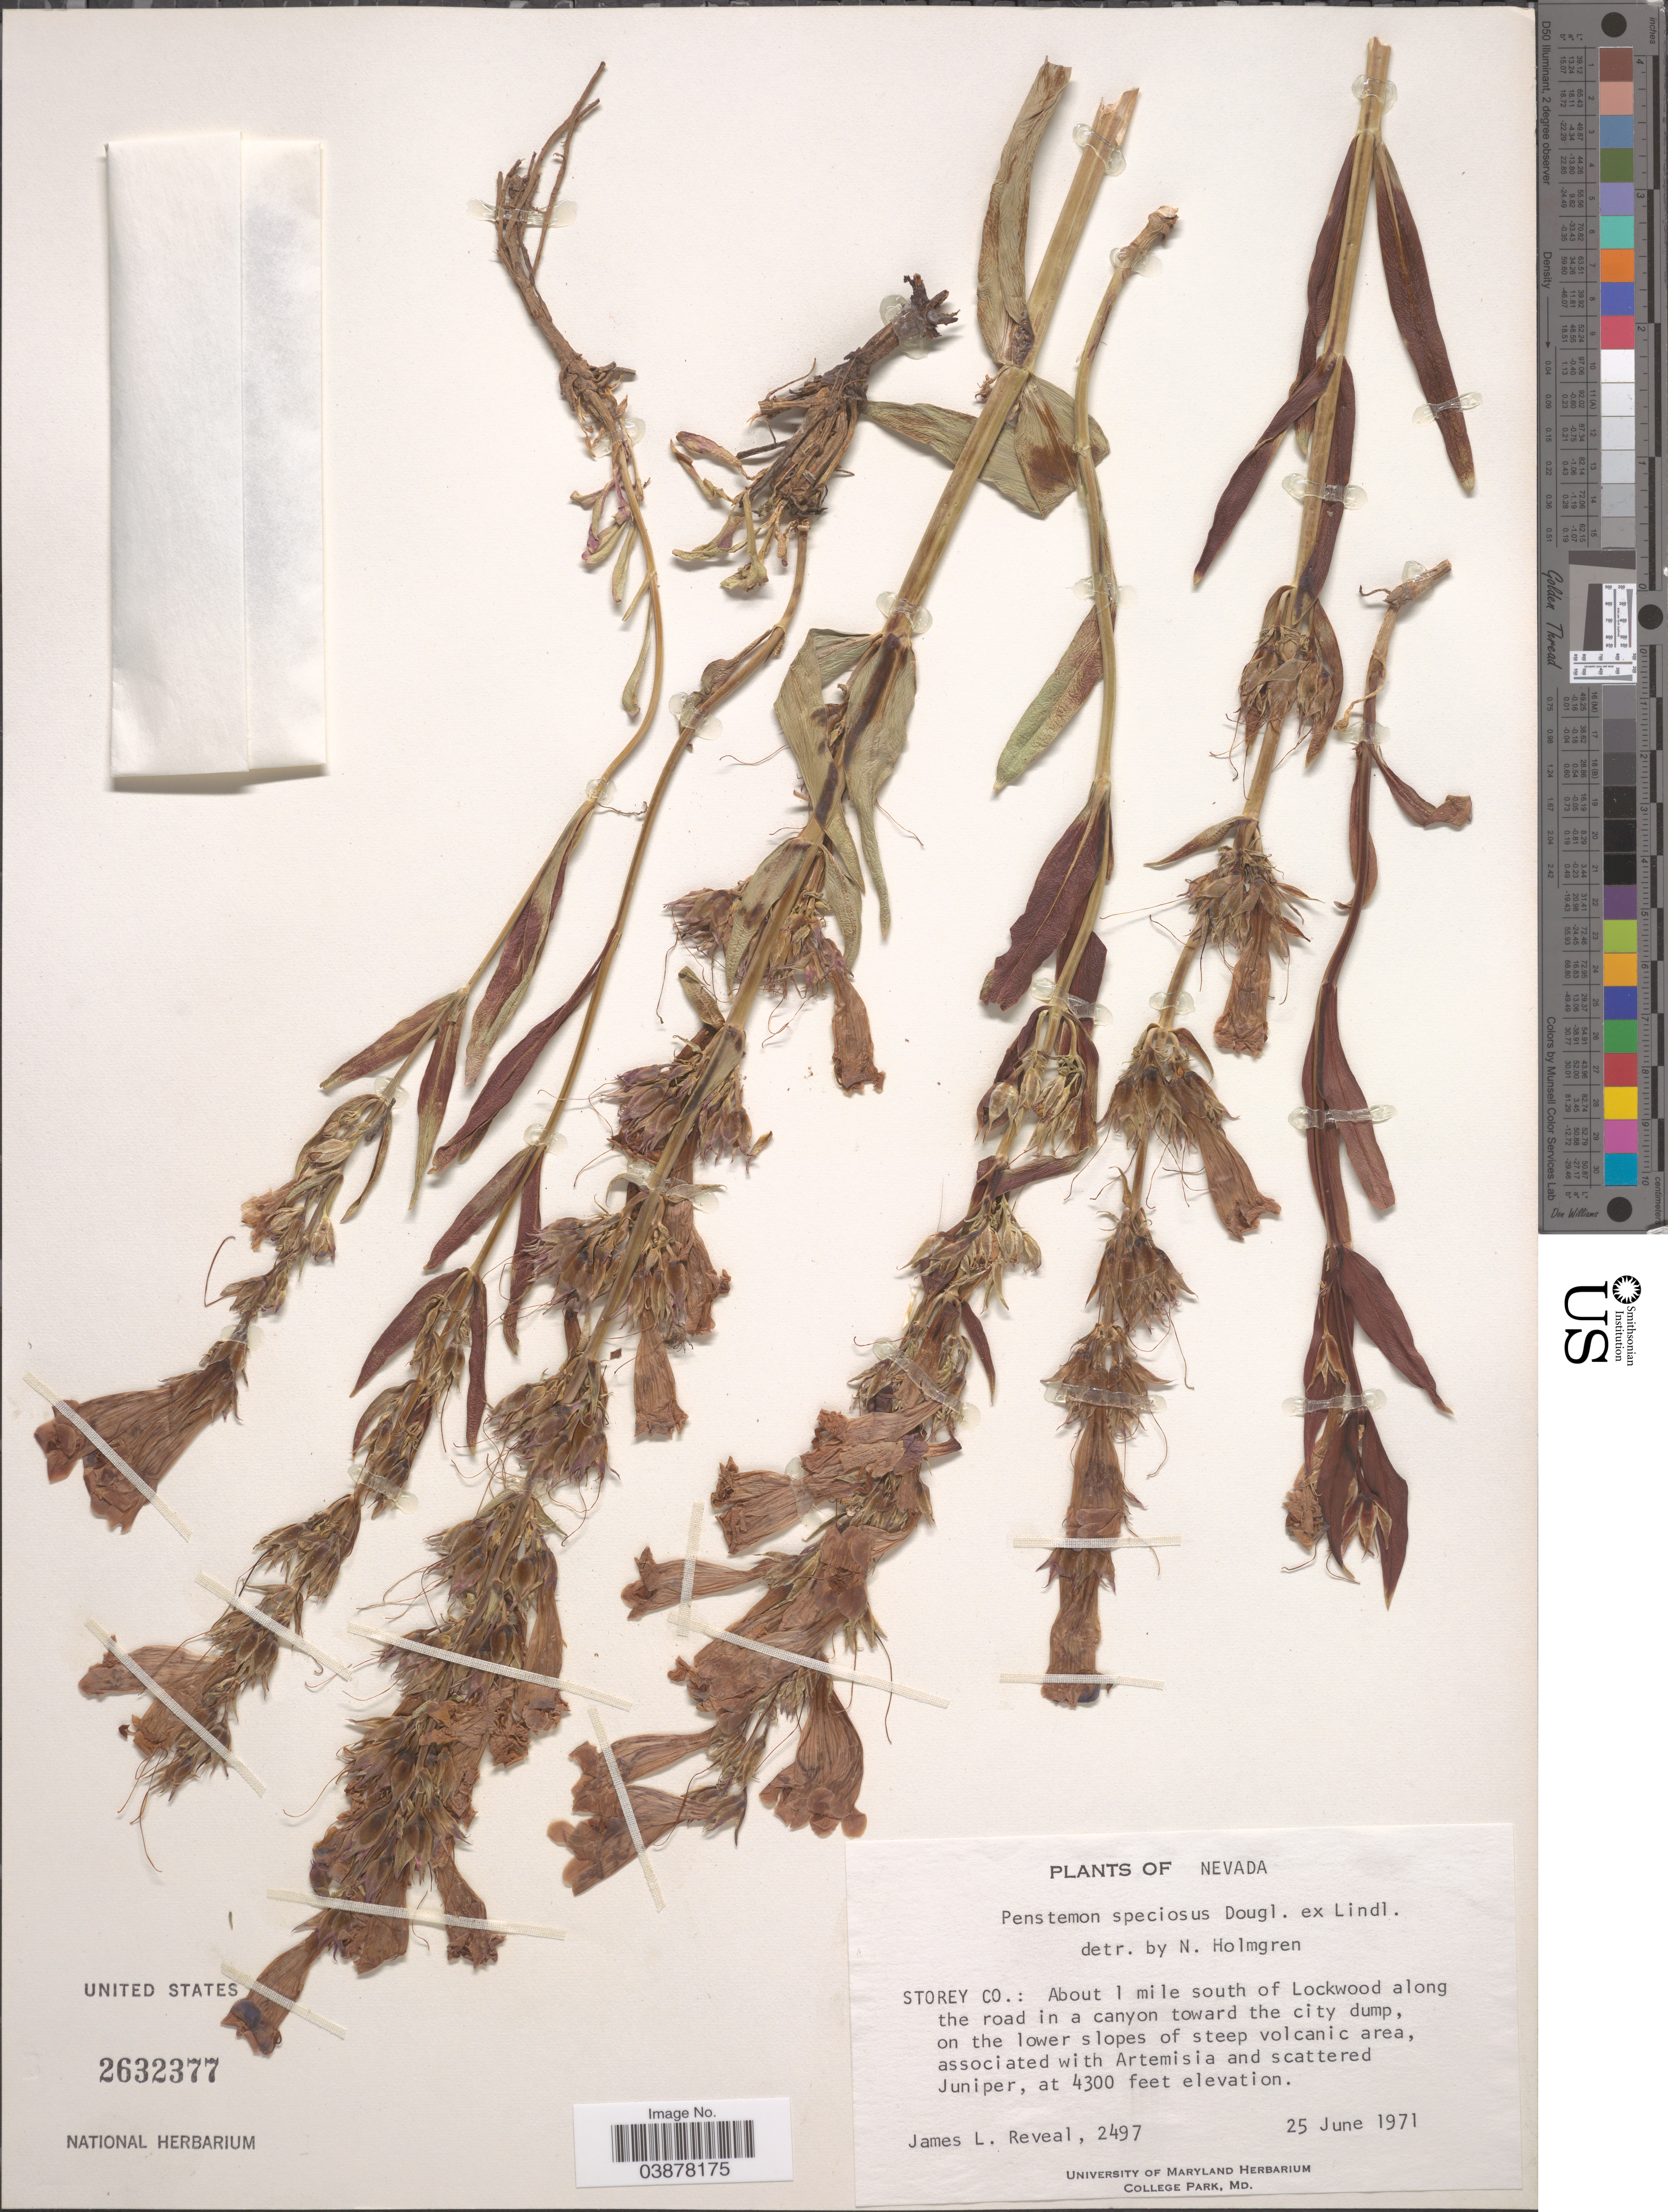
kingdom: Plantae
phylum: Tracheophyta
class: Magnoliopsida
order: Lamiales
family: Plantaginaceae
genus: Penstemon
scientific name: Penstemon speciosus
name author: Douglas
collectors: J. L. Reveal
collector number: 2497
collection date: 1971-06-25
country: United States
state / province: Nevada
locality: Storey Co.: About 1 mile south of Lockwood along the road in a canyon toward the city dump, on the lower slopes of steep volcanic area.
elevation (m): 1311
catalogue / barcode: US 2632377